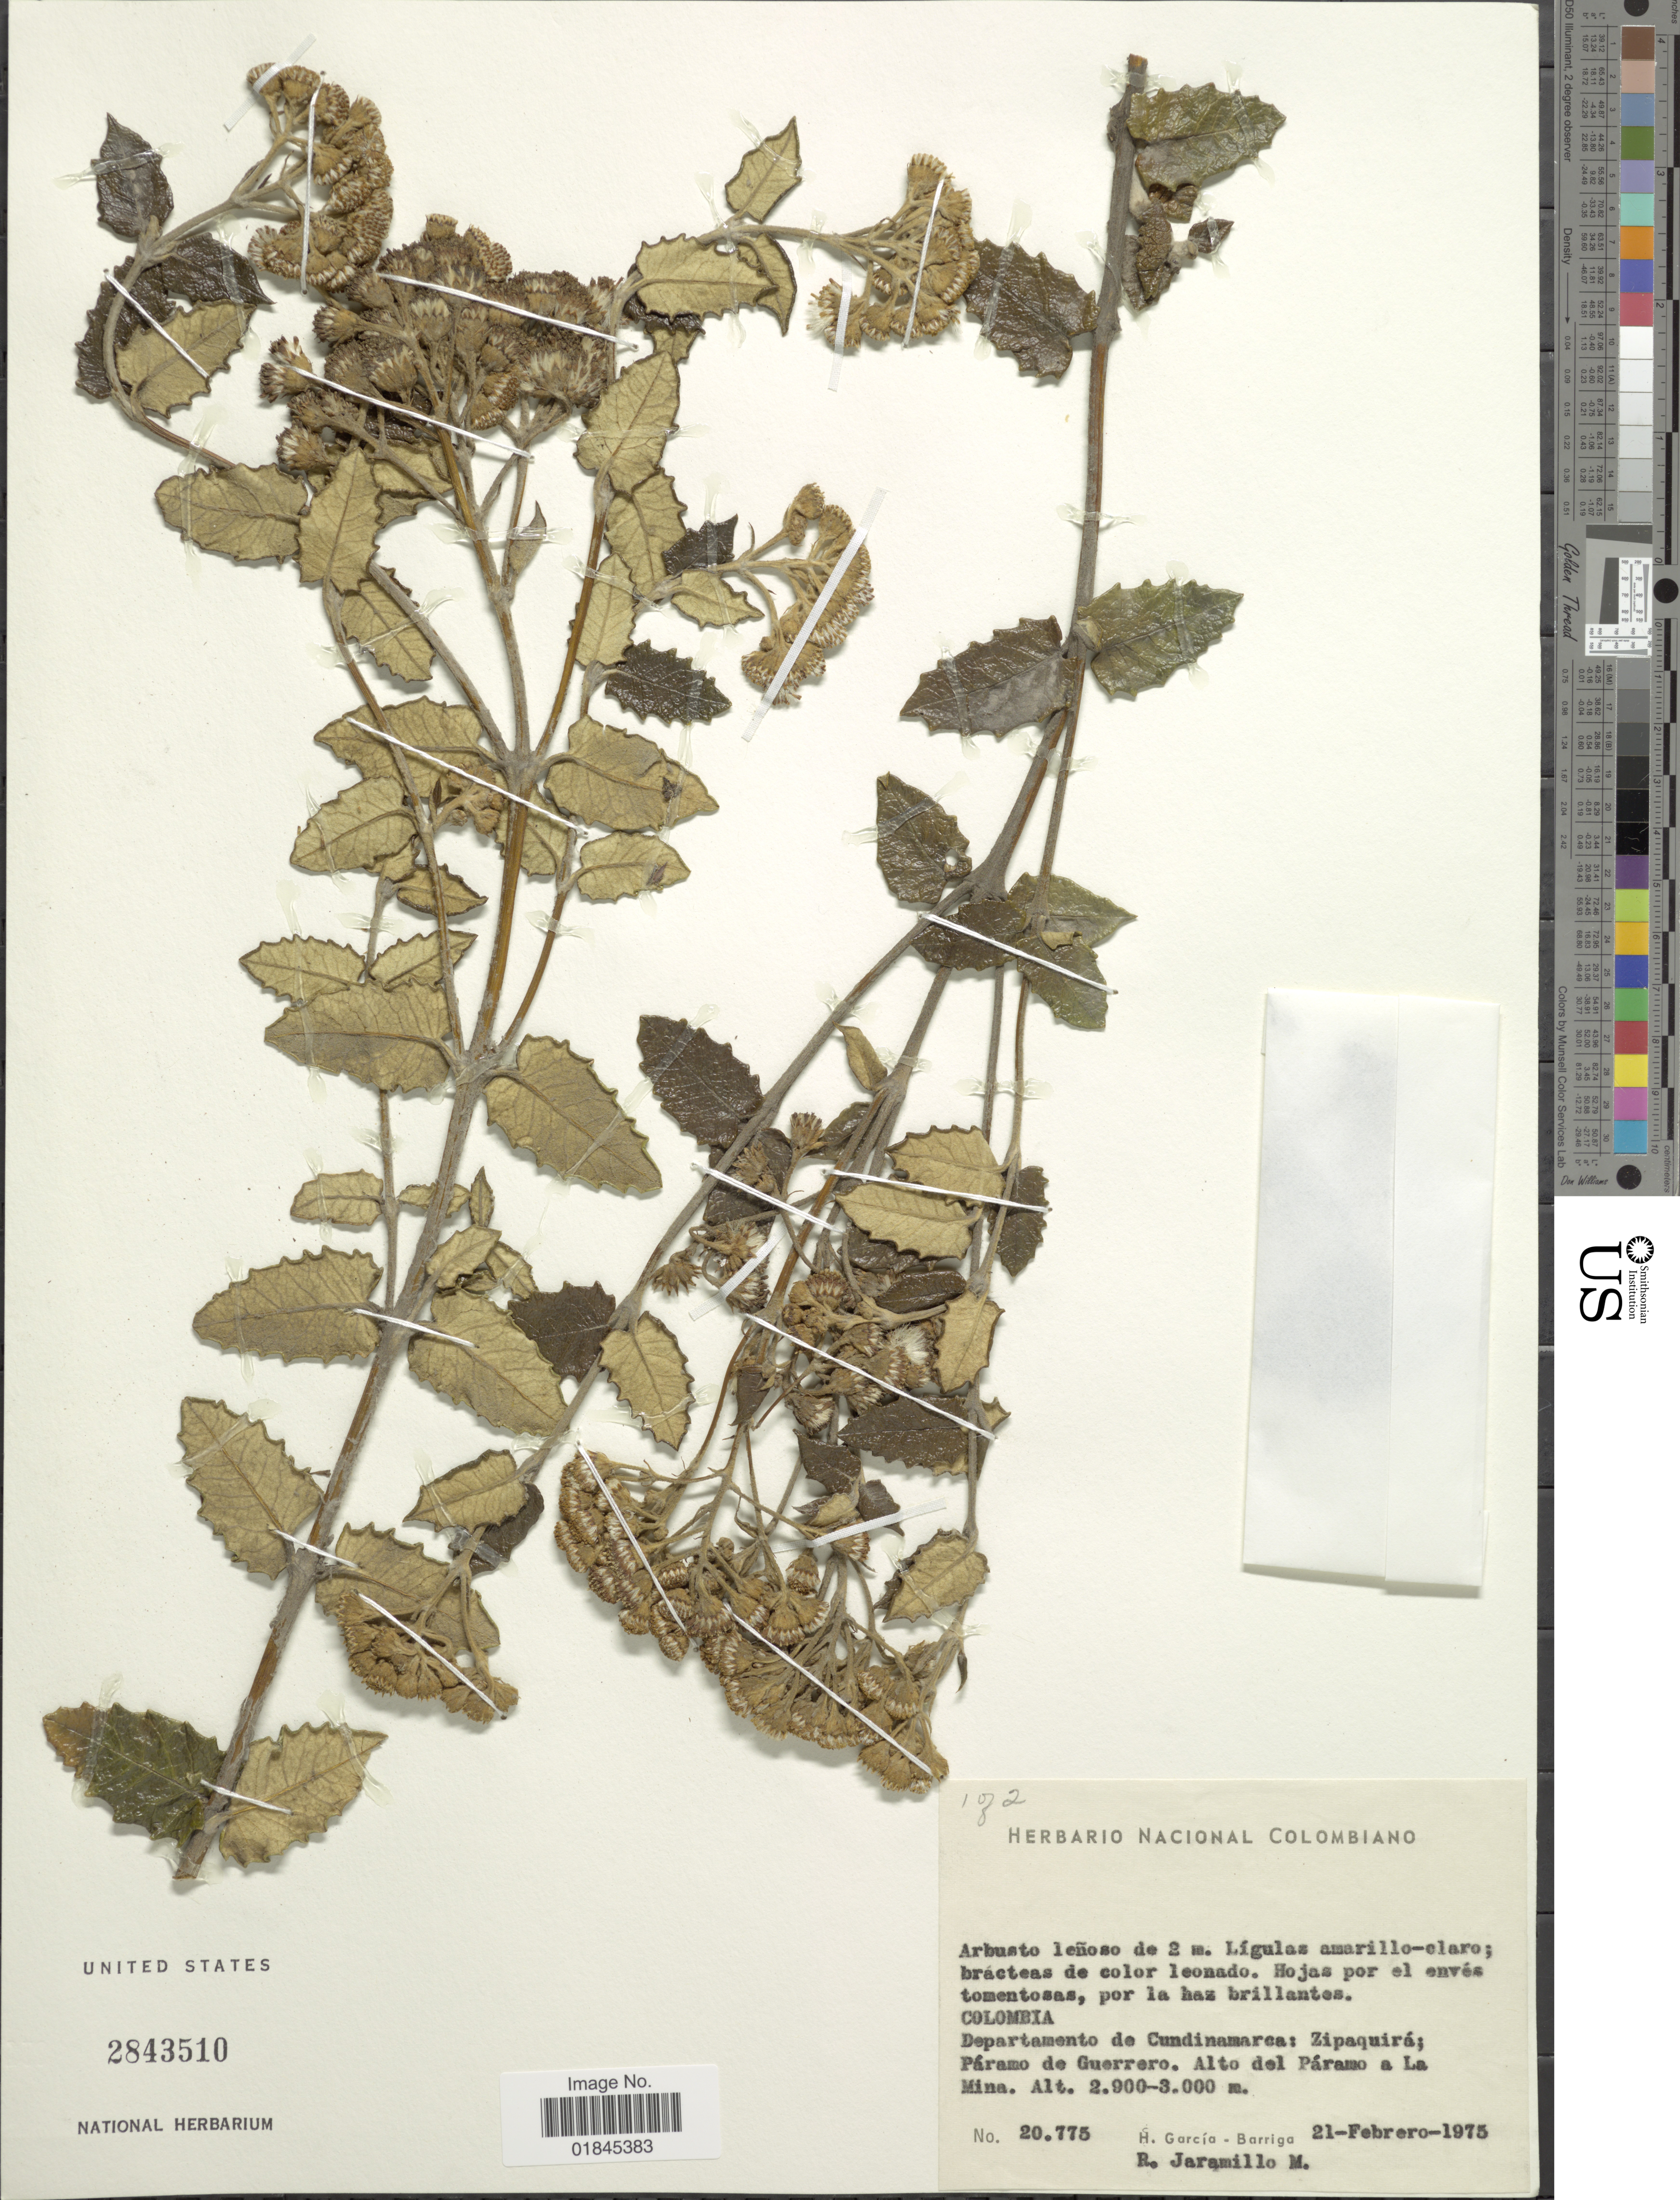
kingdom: Plantae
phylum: Tracheophyta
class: Magnoliopsida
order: Asterales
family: Asteraceae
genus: Pentacalia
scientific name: Pentacalia ilicifolia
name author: (L. f.) Cuatrec. & H. Rob.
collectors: H. García Barriga & R. Jaramillo M.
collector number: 20775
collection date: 1975-02-21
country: Colombia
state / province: Cundinamarca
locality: Departamento de Cundinamarca: Zipaquirá; Páramo de Guerrero. Alto del Páramo a La Mina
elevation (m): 2900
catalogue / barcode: US 2843510